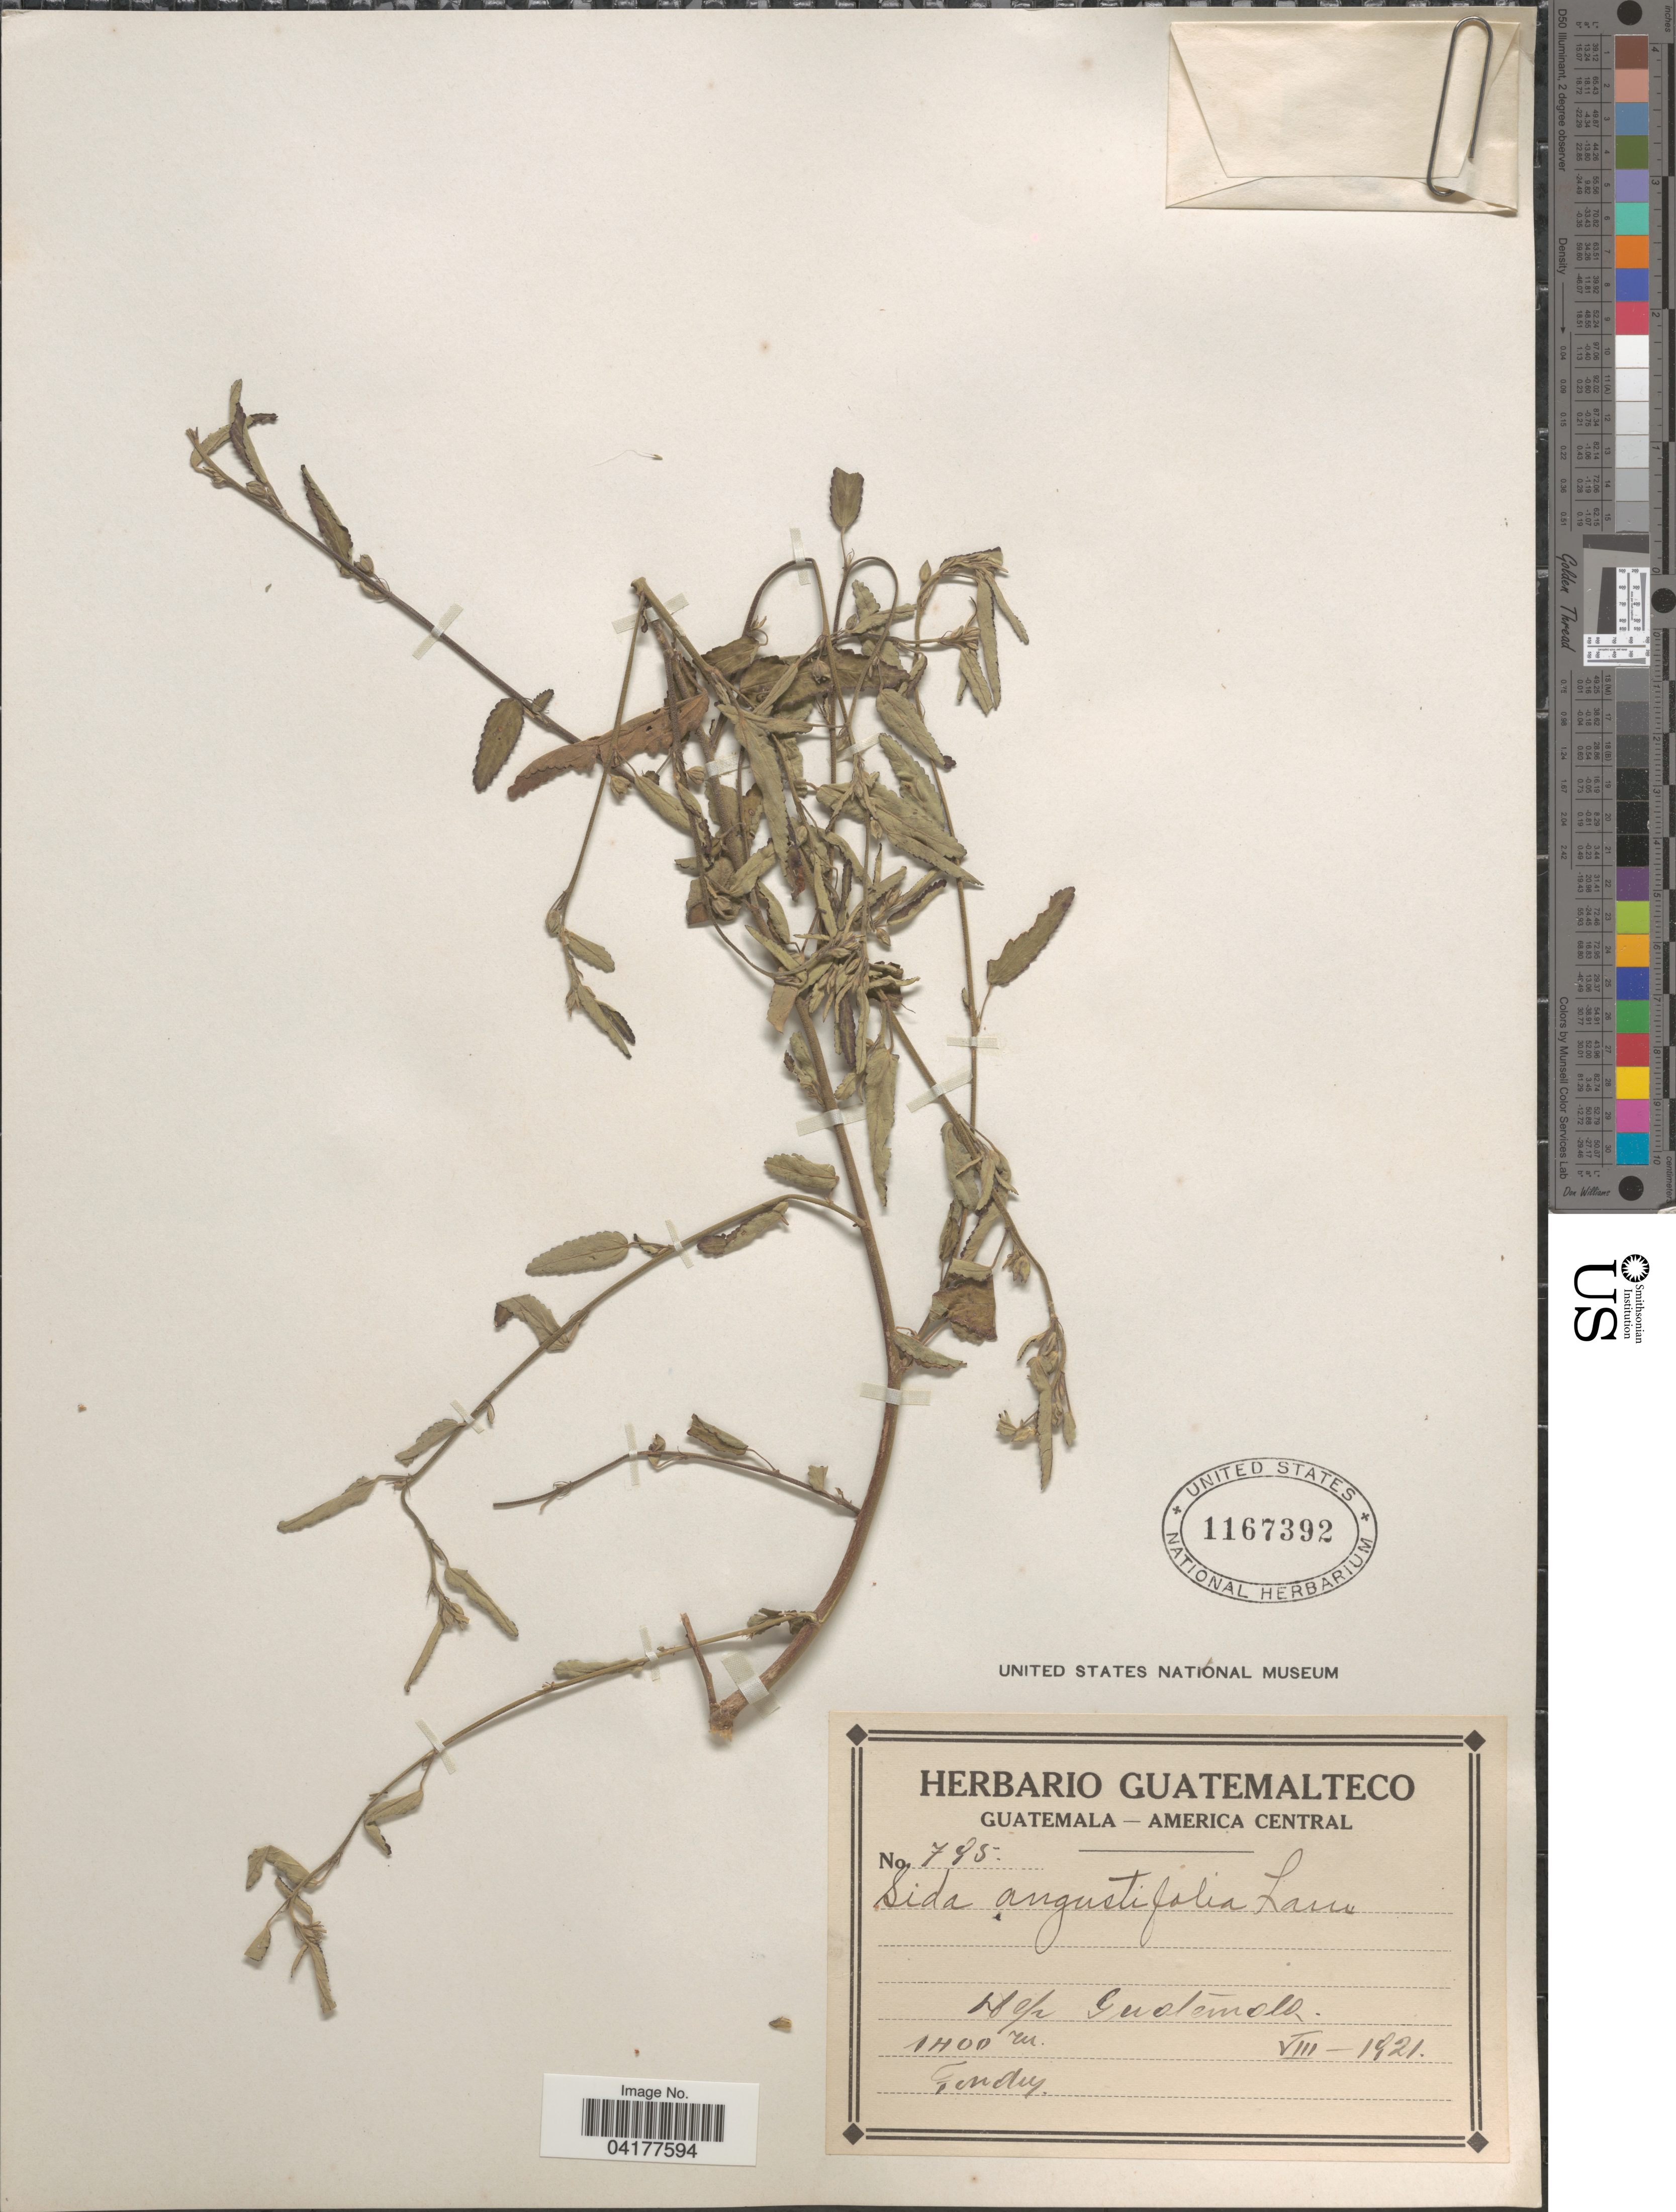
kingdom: Plantae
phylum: Tracheophyta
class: Magnoliopsida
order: Malvales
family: Malvaceae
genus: Sida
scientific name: Sida spinosa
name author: L.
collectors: Tonduz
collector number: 795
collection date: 1921-08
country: Guatemala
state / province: Guatemala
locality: Dep. Guatemala.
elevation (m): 1400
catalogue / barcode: US 1167392